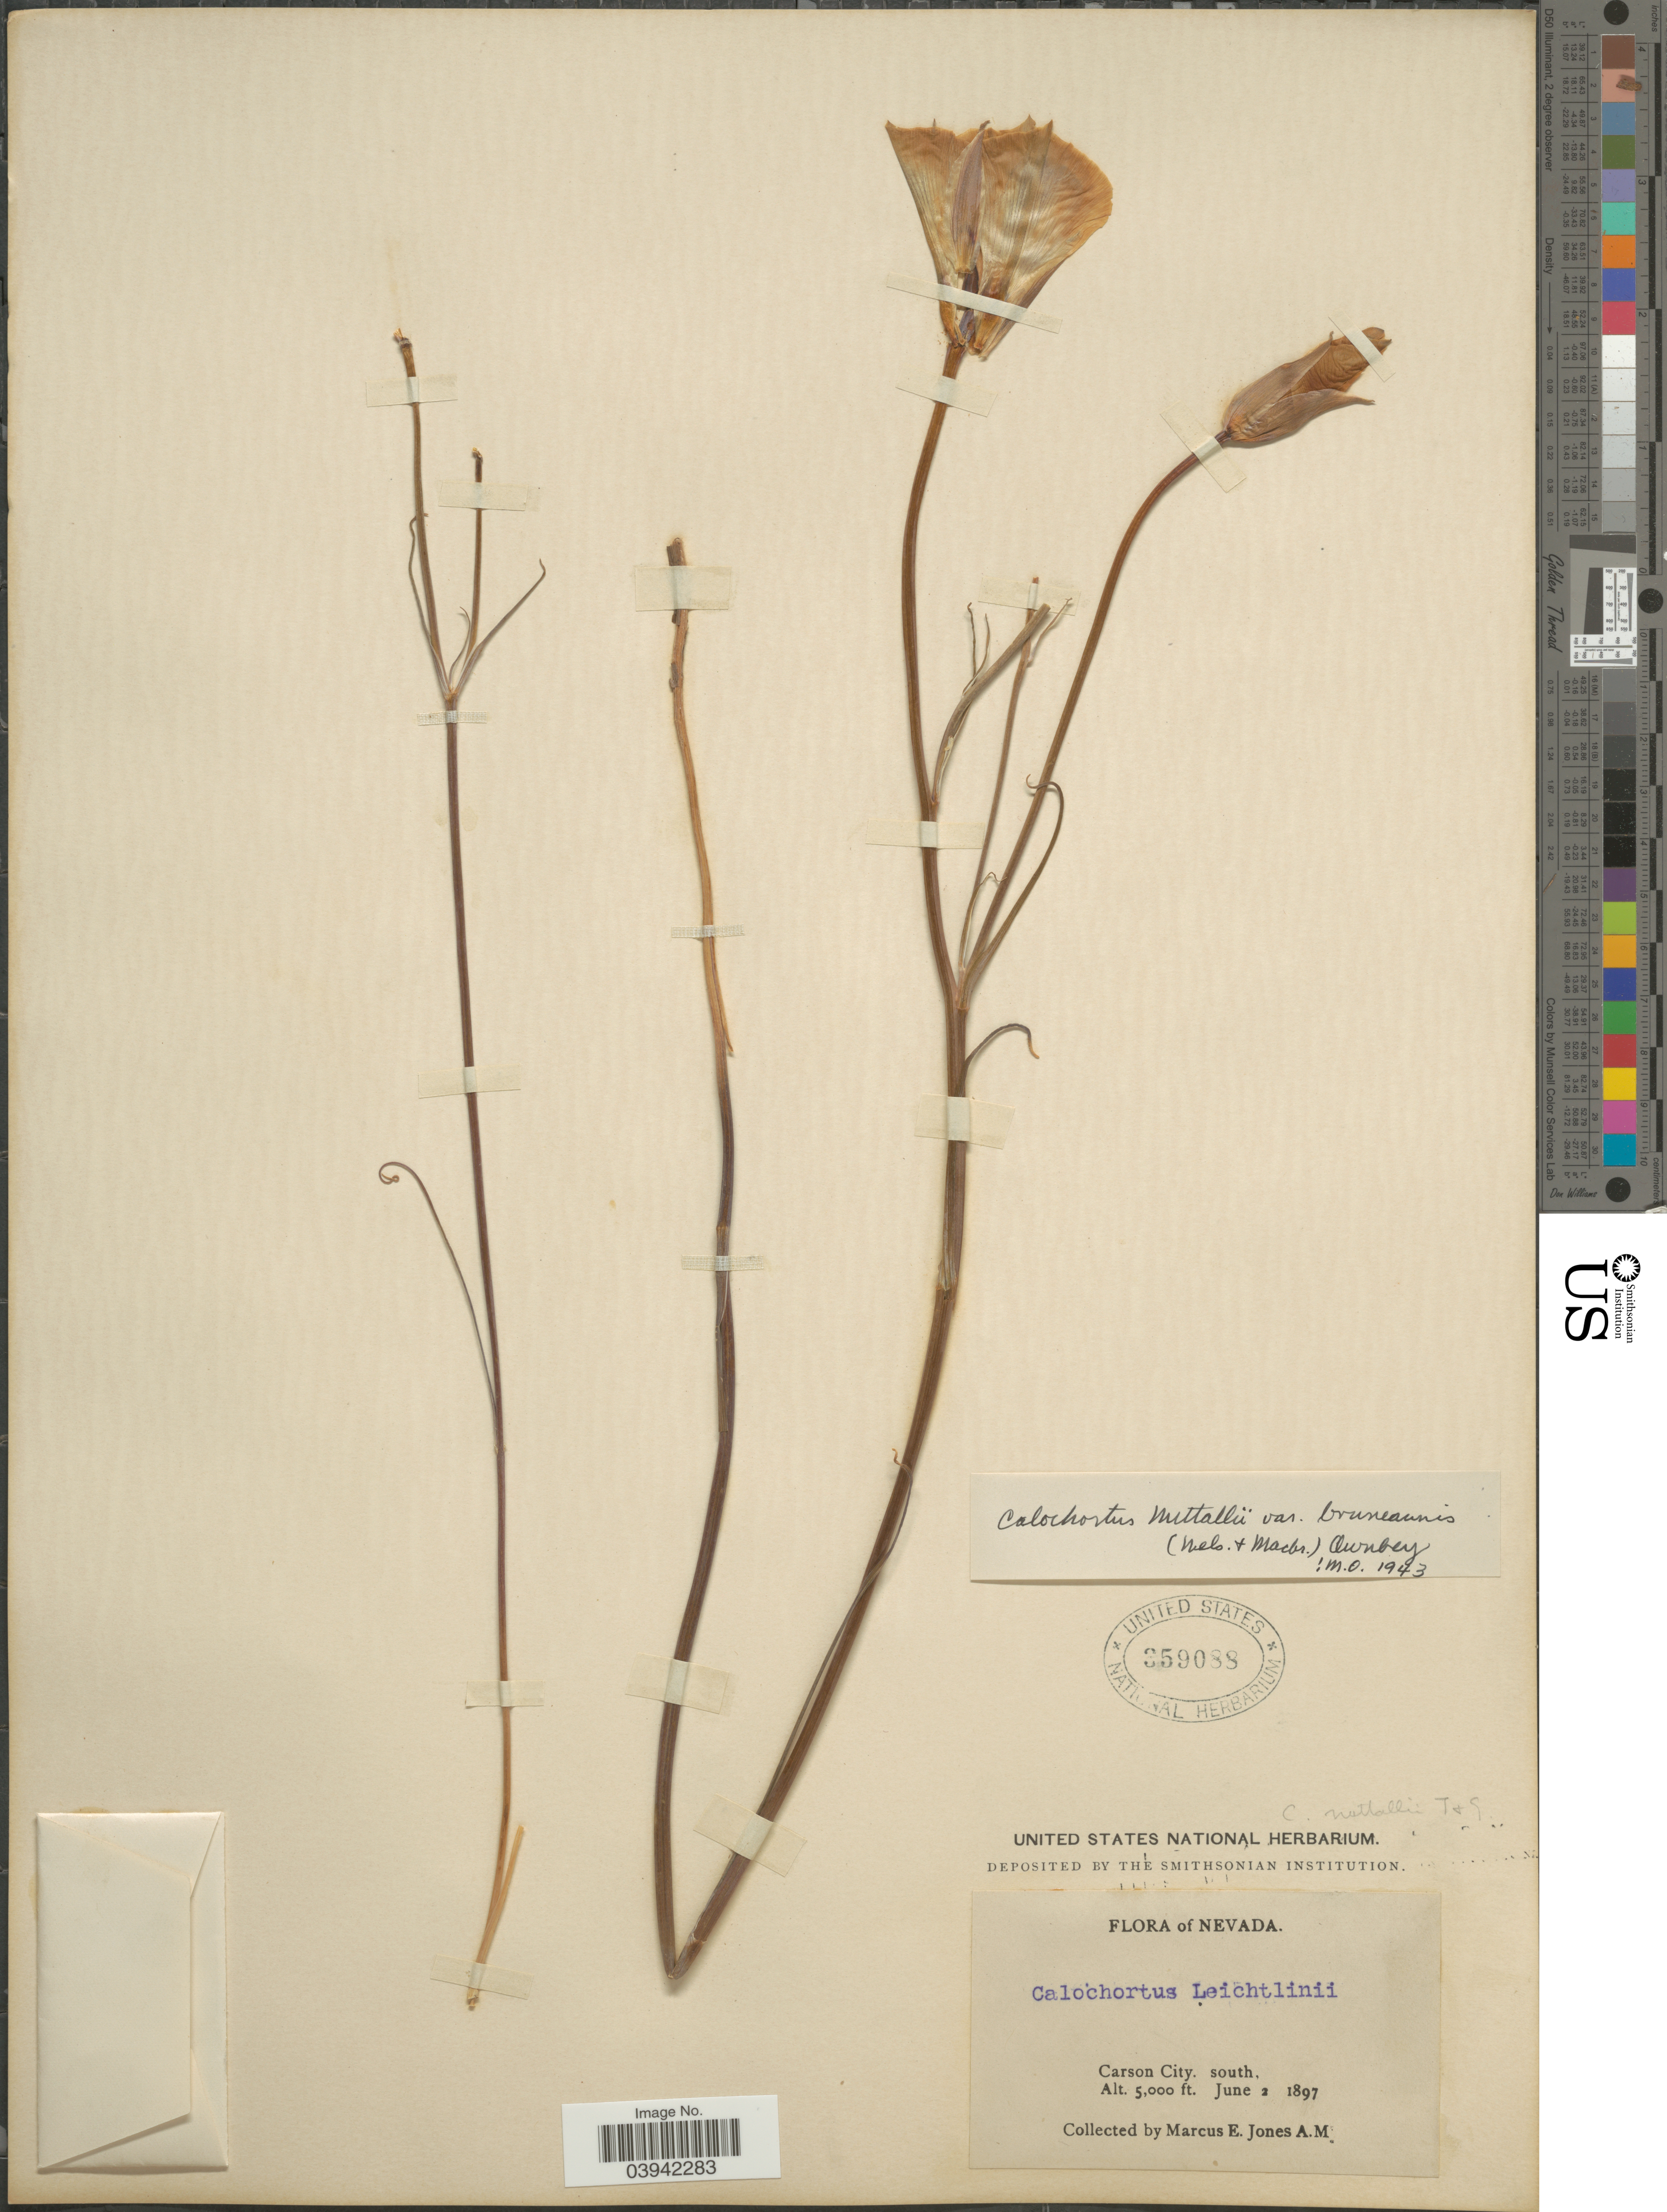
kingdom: Plantae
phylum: Tracheophyta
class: Liliopsida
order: Liliales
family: Liliaceae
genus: Calochortus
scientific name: Calochortus bruneaunis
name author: A. Nelson & J.F. Macbr.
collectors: M. E. Jones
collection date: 1897-06-02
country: United States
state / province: Nevada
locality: Carson City. south.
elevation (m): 1524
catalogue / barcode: US 359088